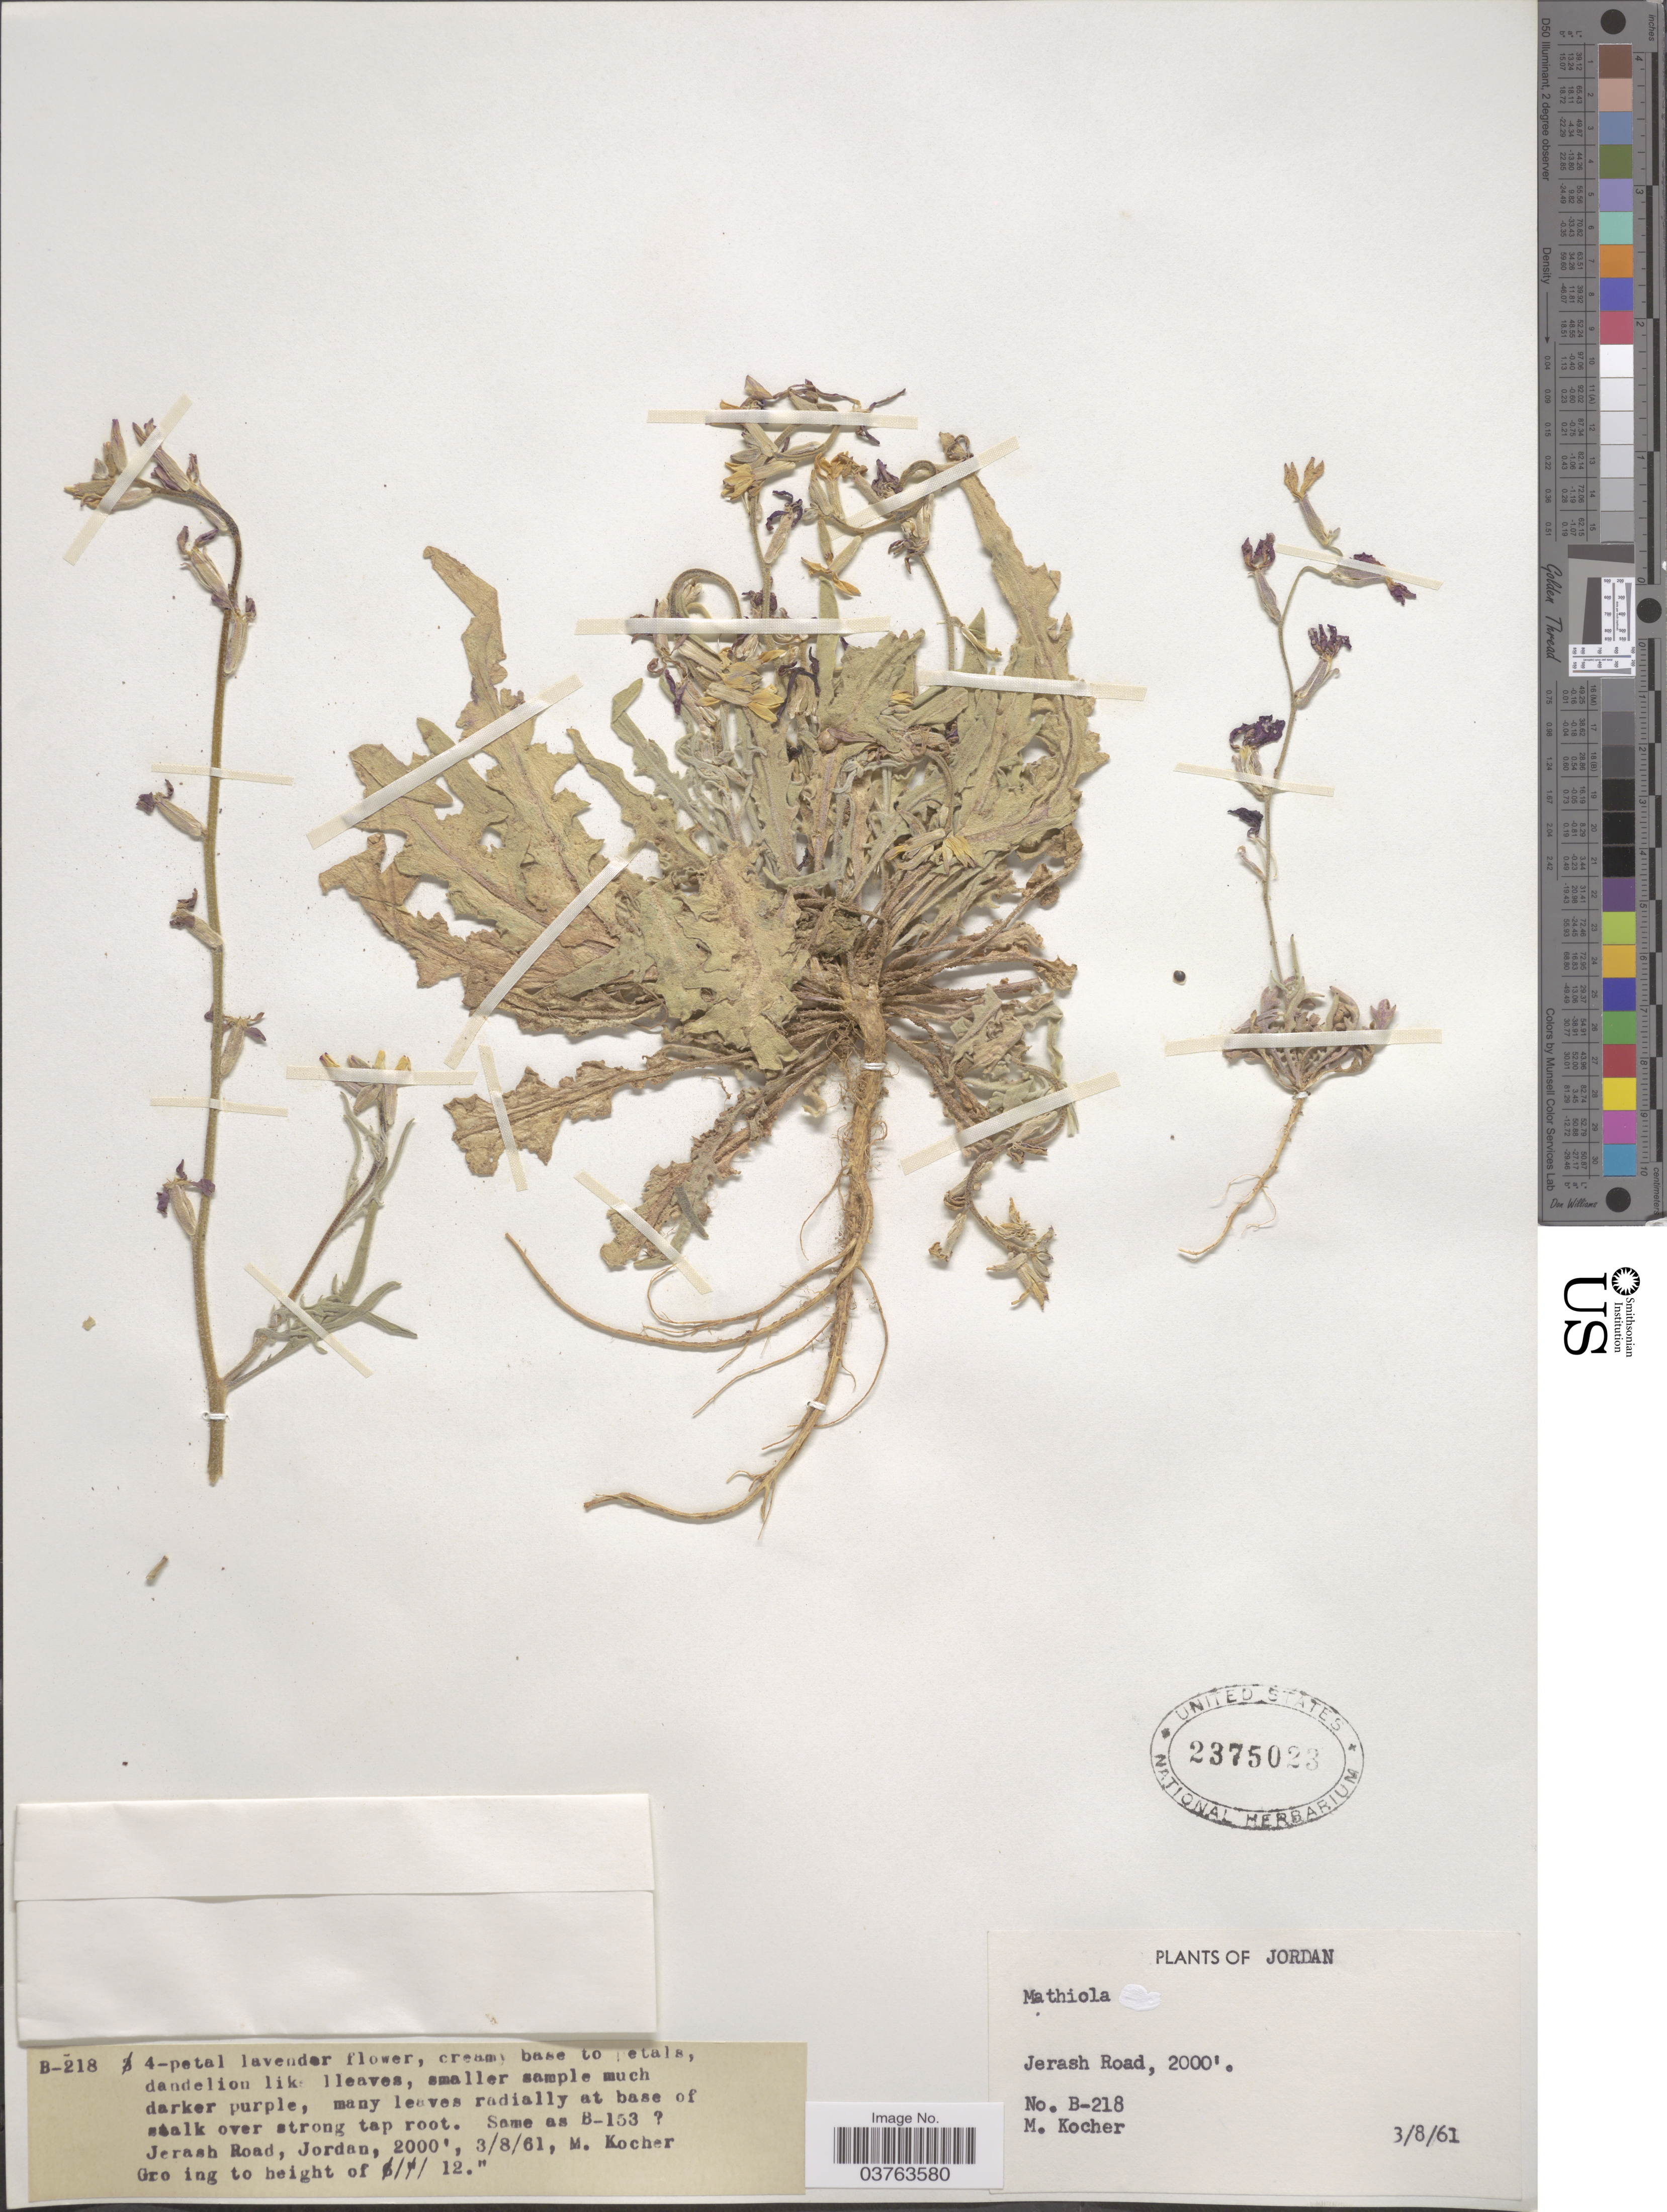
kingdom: Plantae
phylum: Tracheophyta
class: Magnoliopsida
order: Brassicales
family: Brassicaceae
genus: Matthiola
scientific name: Matthiola sp.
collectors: M. Kocher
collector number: B-218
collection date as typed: Transcribed d/m/y: 3/8/61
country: Jordan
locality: Jerash Road.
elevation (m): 610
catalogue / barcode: US 2375023